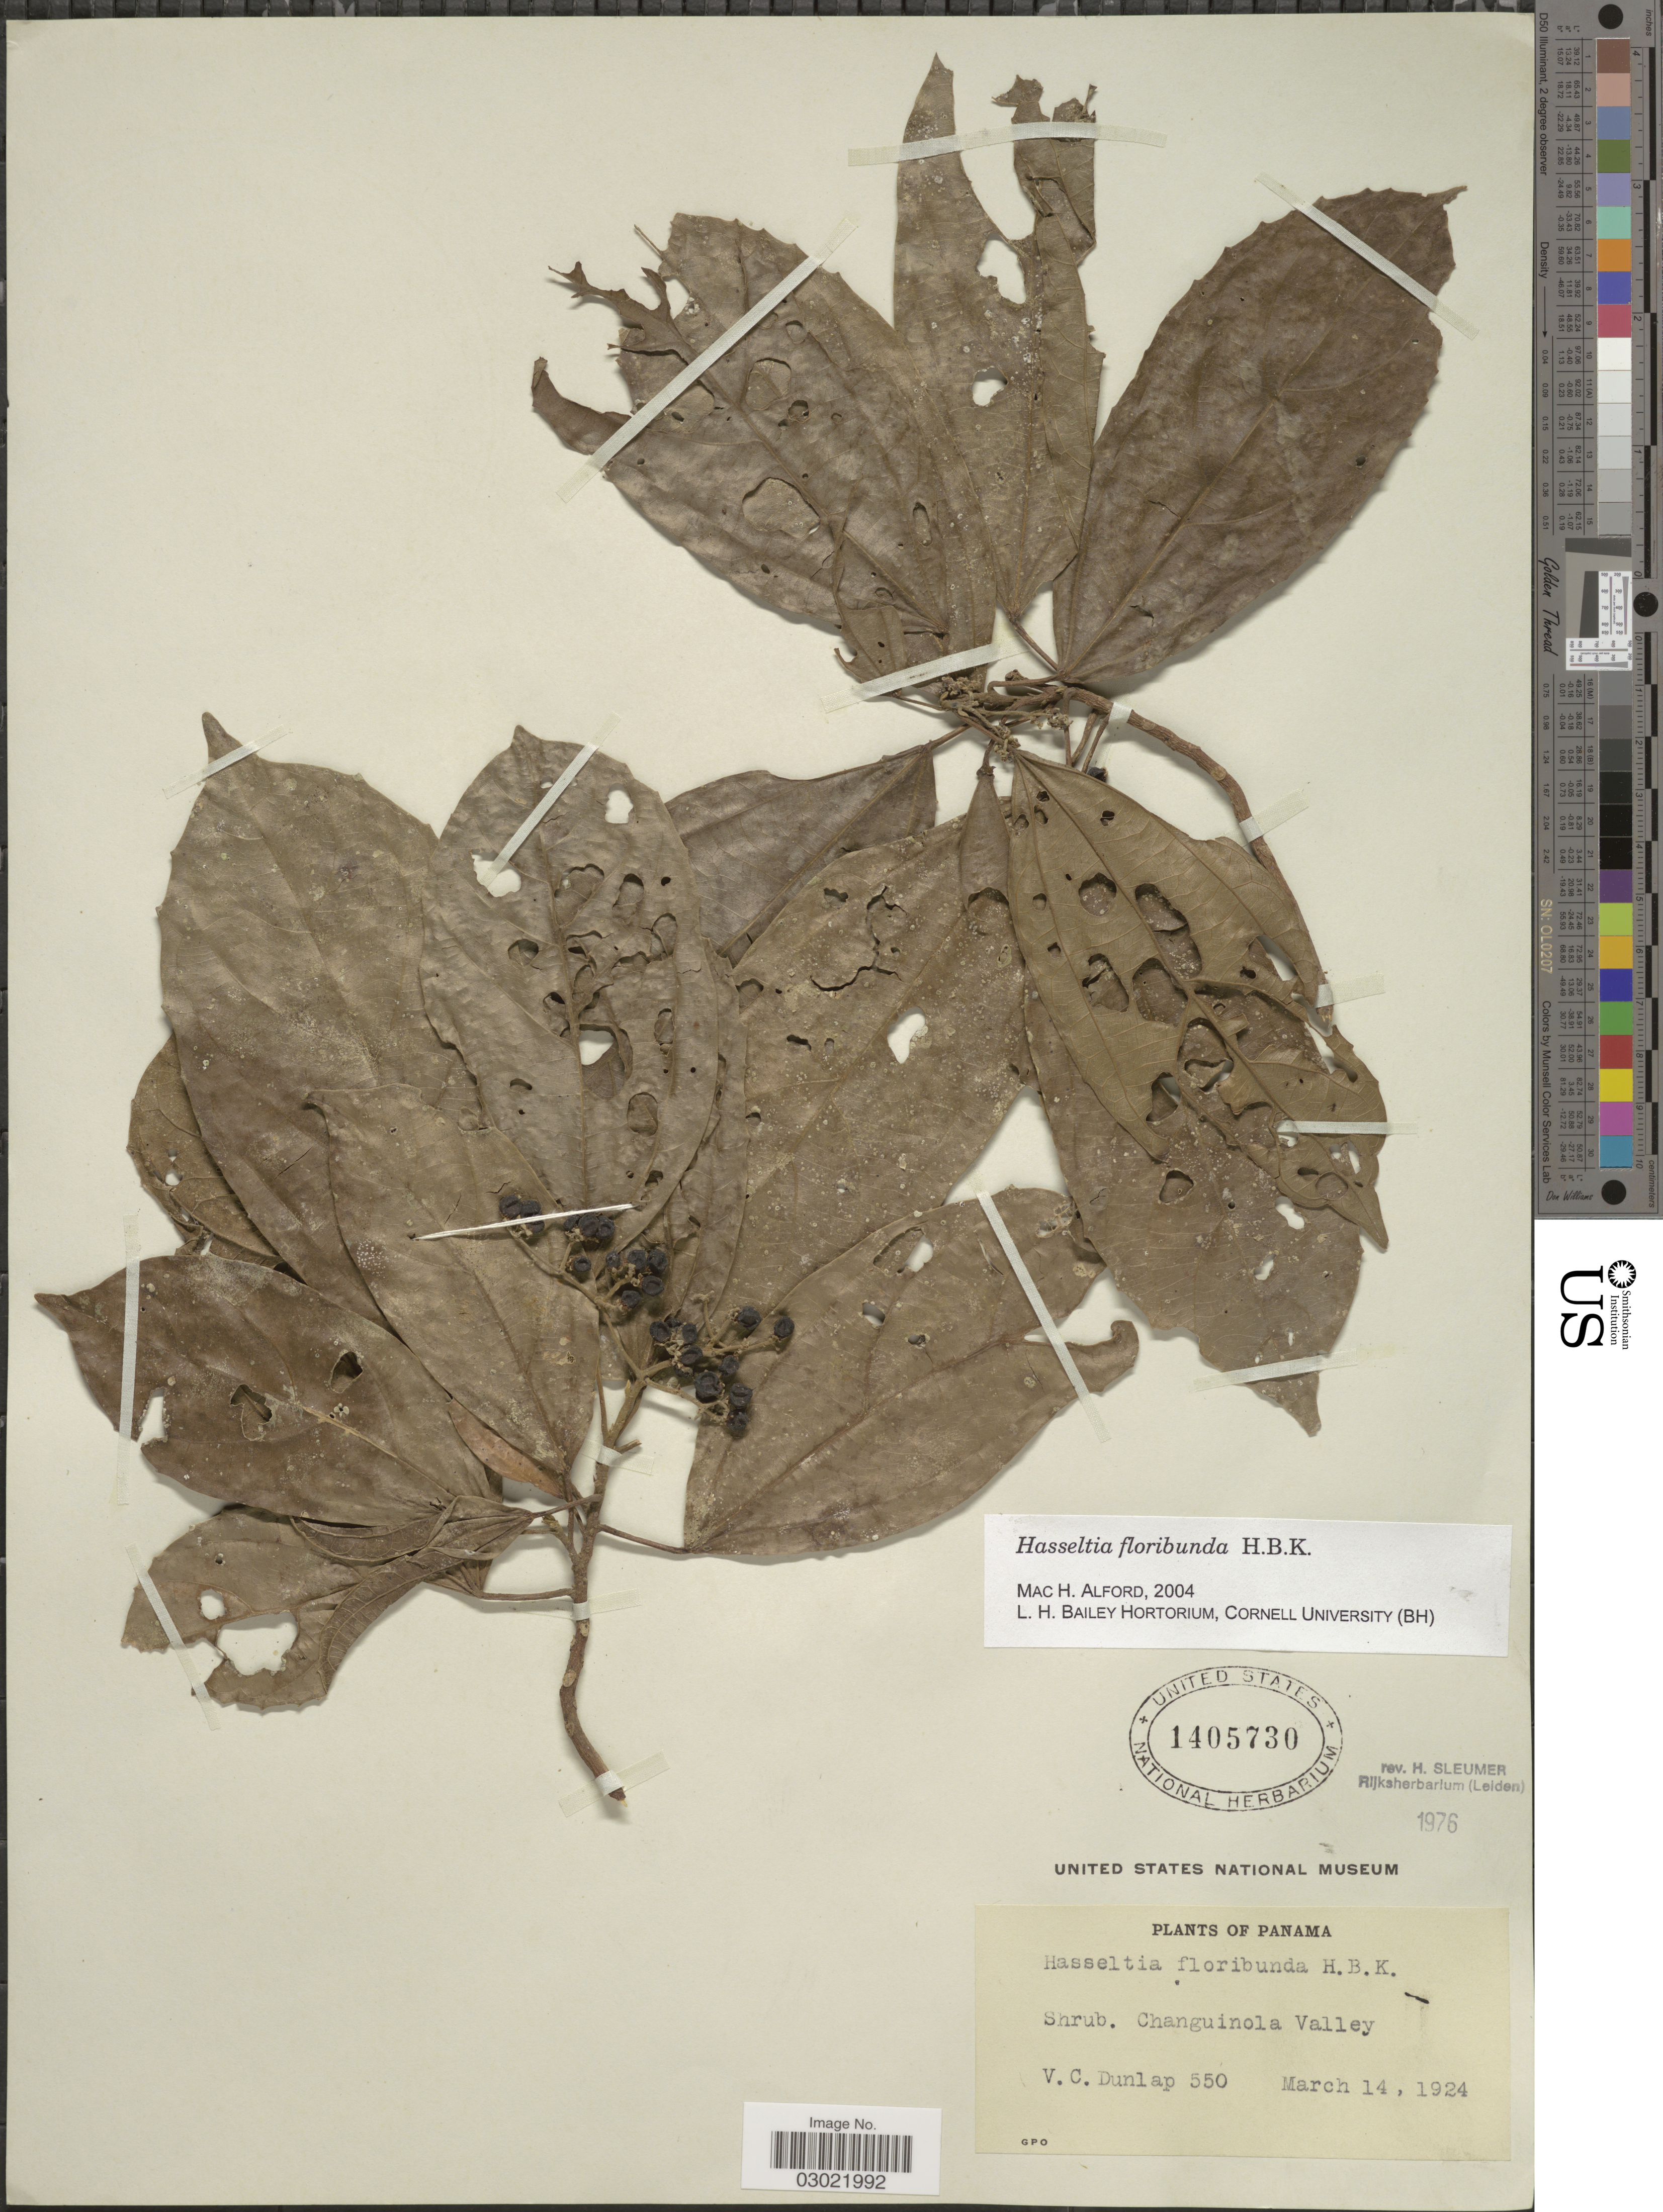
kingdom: Plantae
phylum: Tracheophyta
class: Magnoliopsida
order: Malpighiales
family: Salicaceae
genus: Hasseltia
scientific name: Hasseltia floribunda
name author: Kunth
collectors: V. C. Dunlap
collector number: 550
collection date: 1924-03-14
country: Panama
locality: Changuinola Valley.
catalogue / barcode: US 1405730